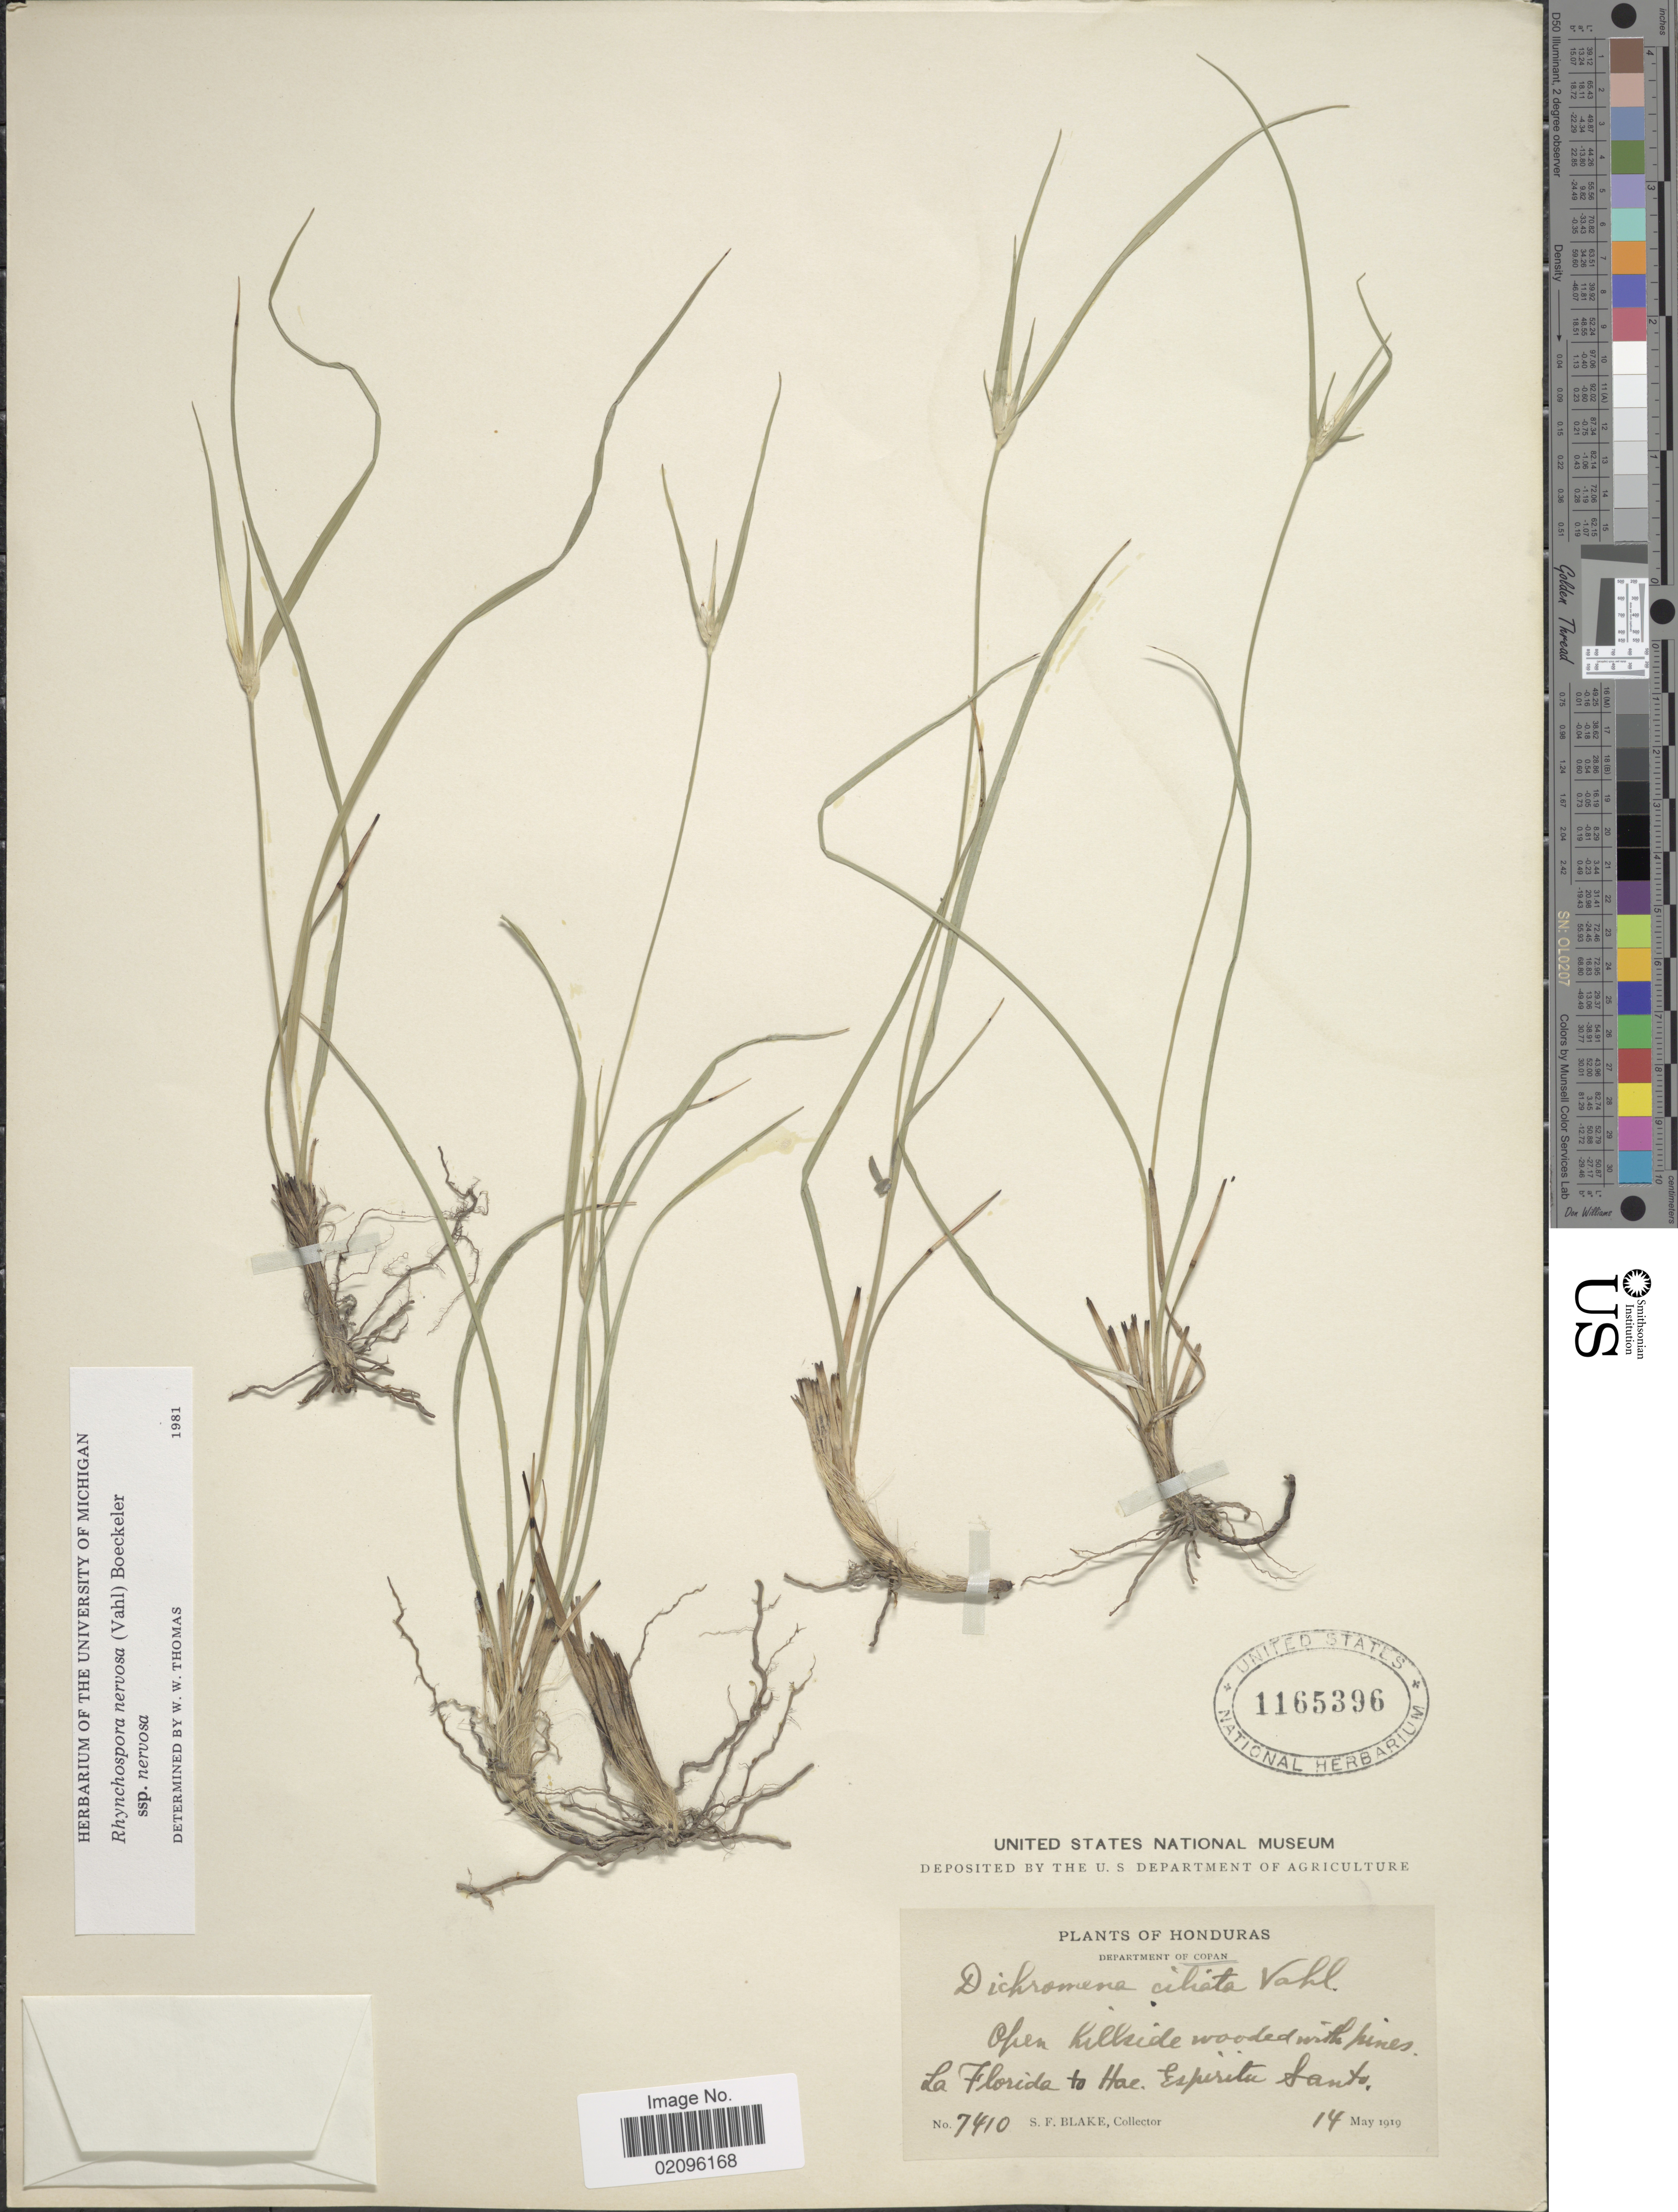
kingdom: Plantae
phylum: Tracheophyta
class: Liliopsida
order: Poales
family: Cyperaceae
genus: Rhynchospora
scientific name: Rhynchospora nervosa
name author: (Vahl) Boeckeler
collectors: S. Blake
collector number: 7410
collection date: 1919-05-14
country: Honduras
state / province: Copán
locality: La Florida to Hae. Espiritu Santo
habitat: Open hillside wooded with pines,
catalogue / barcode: US 1165396